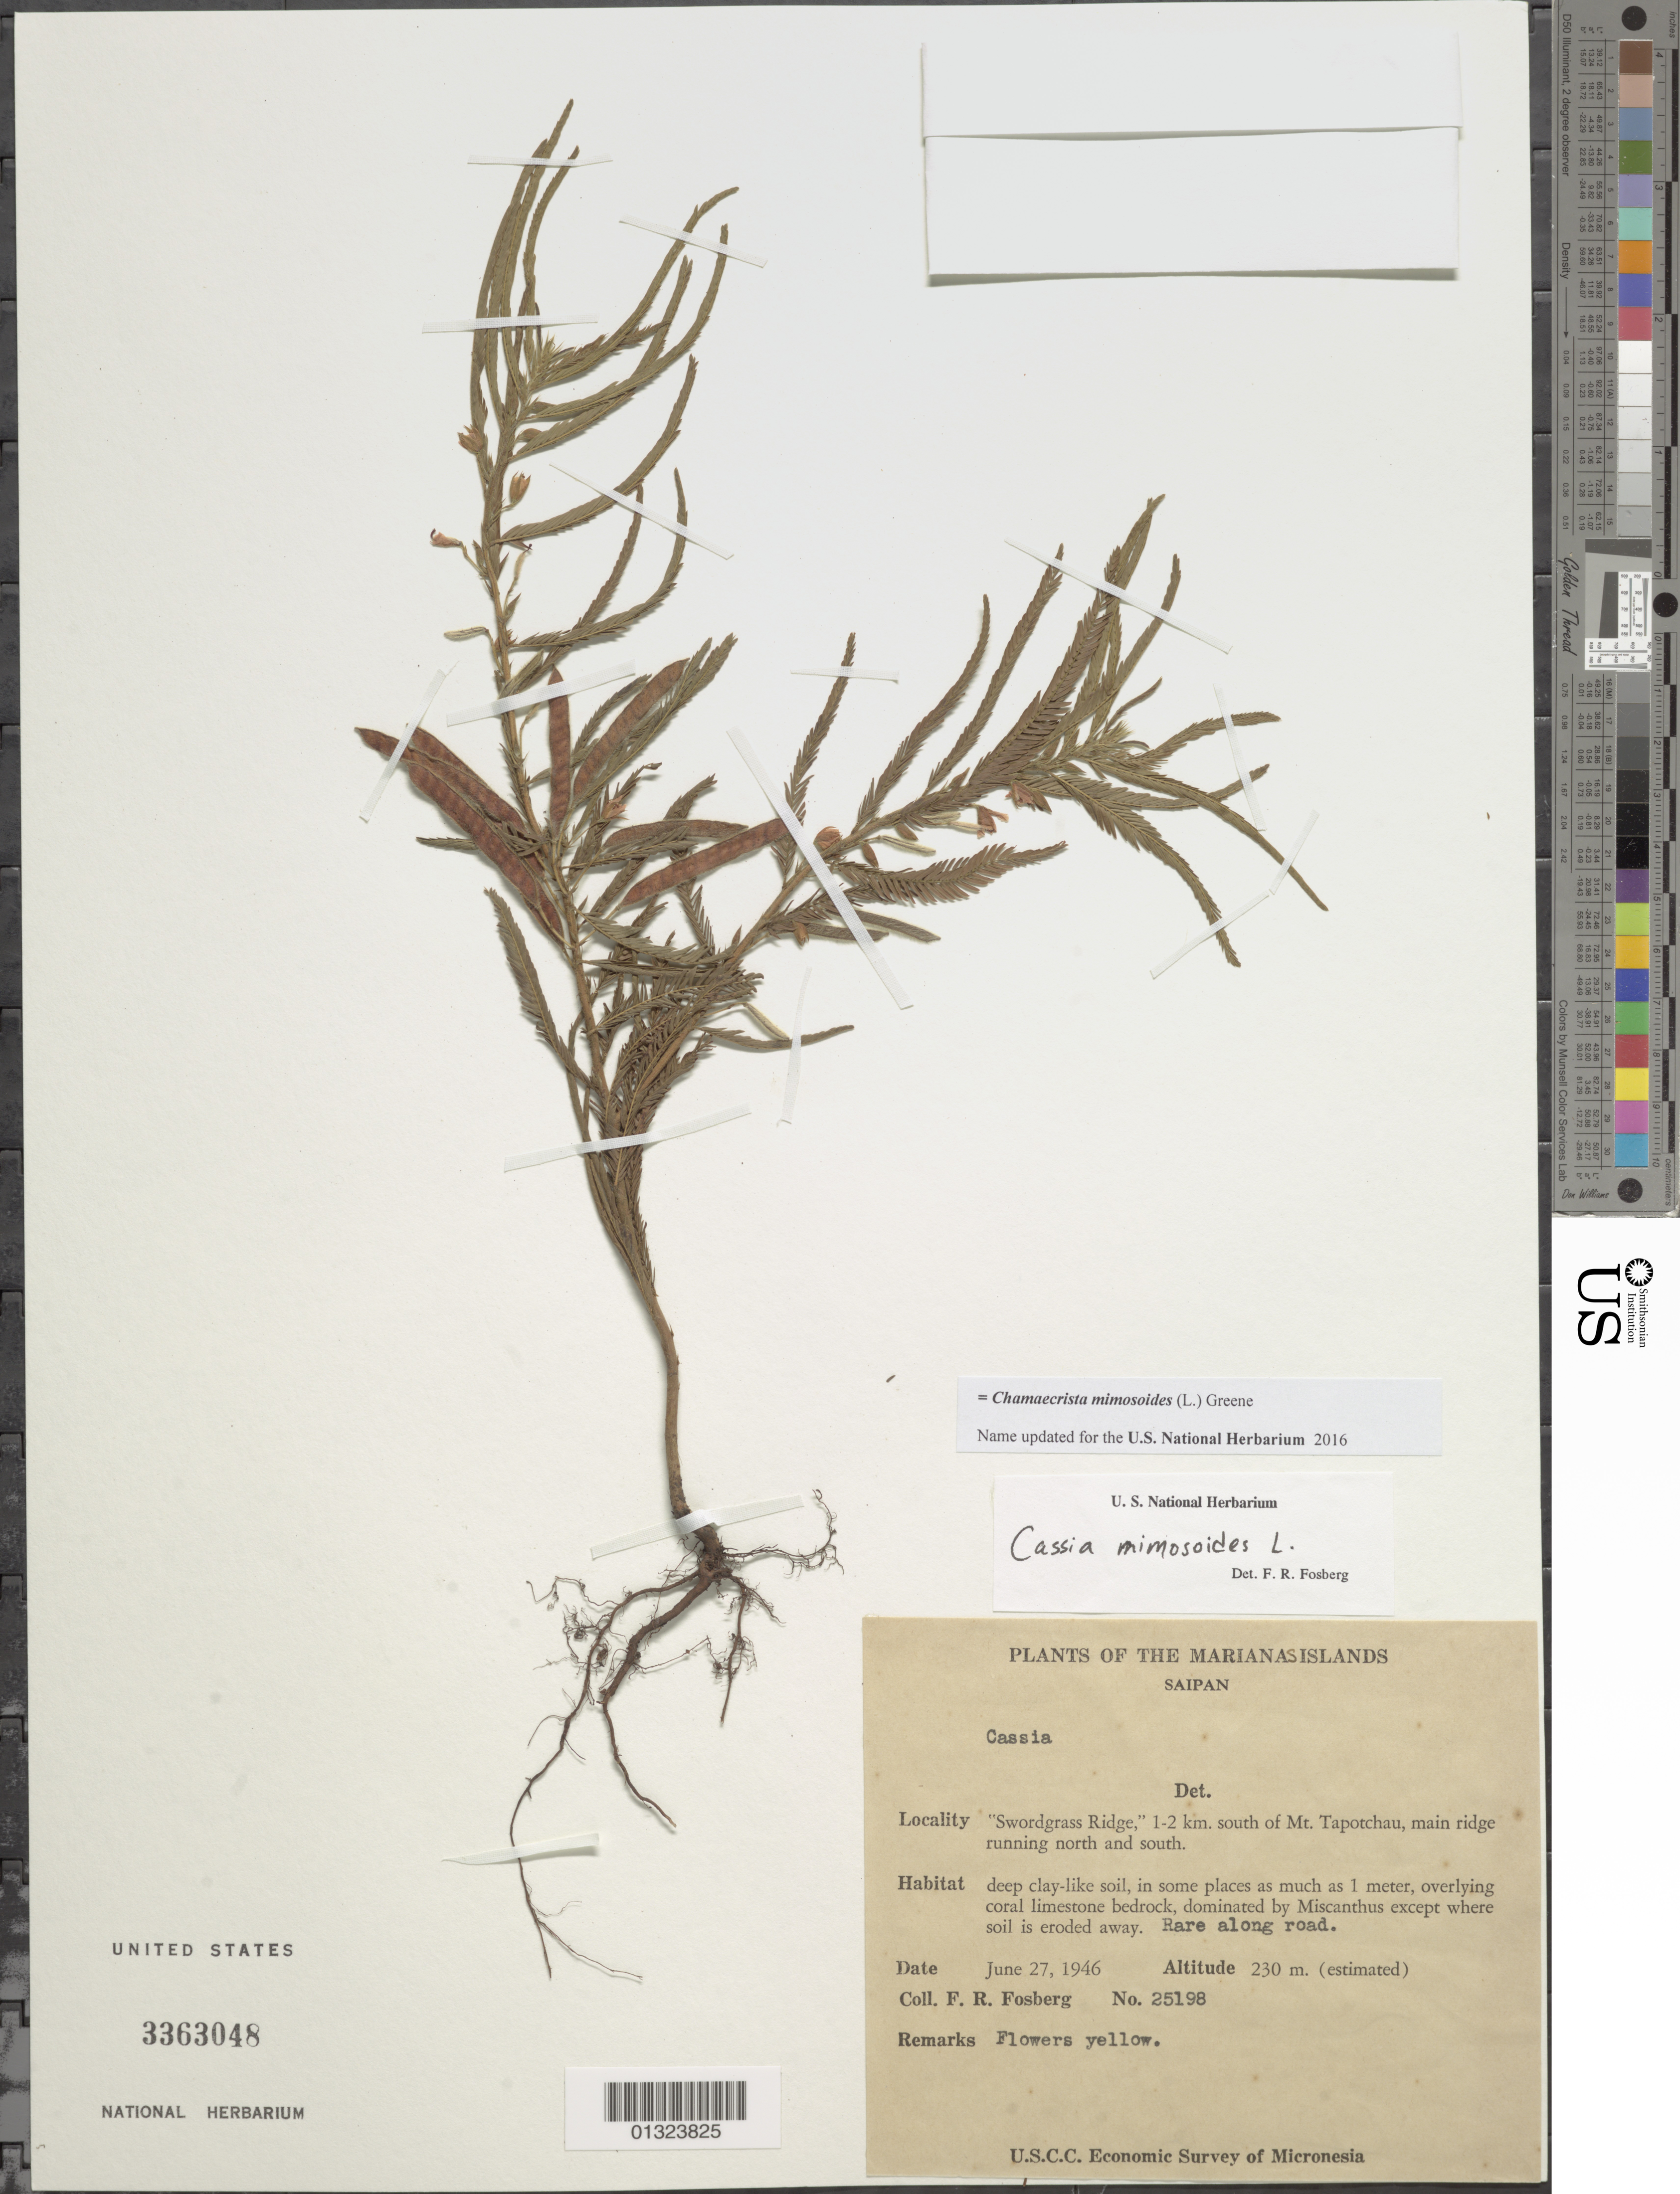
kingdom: Plantae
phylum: Tracheophyta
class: Magnoliopsida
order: Fabales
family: Fabaceae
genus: Chamaecrista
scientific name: Chamaecrista mimosoides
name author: (L.) Greene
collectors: F. R. Fosberg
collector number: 25198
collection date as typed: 27 Jun 1946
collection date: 1946-06-27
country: Northern Mariana Islands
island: Saipan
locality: "Swordgrass Ridge", 1-2 km S of Mt. Tapotchau, main ridge running N and S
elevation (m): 230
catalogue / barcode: US 3363048